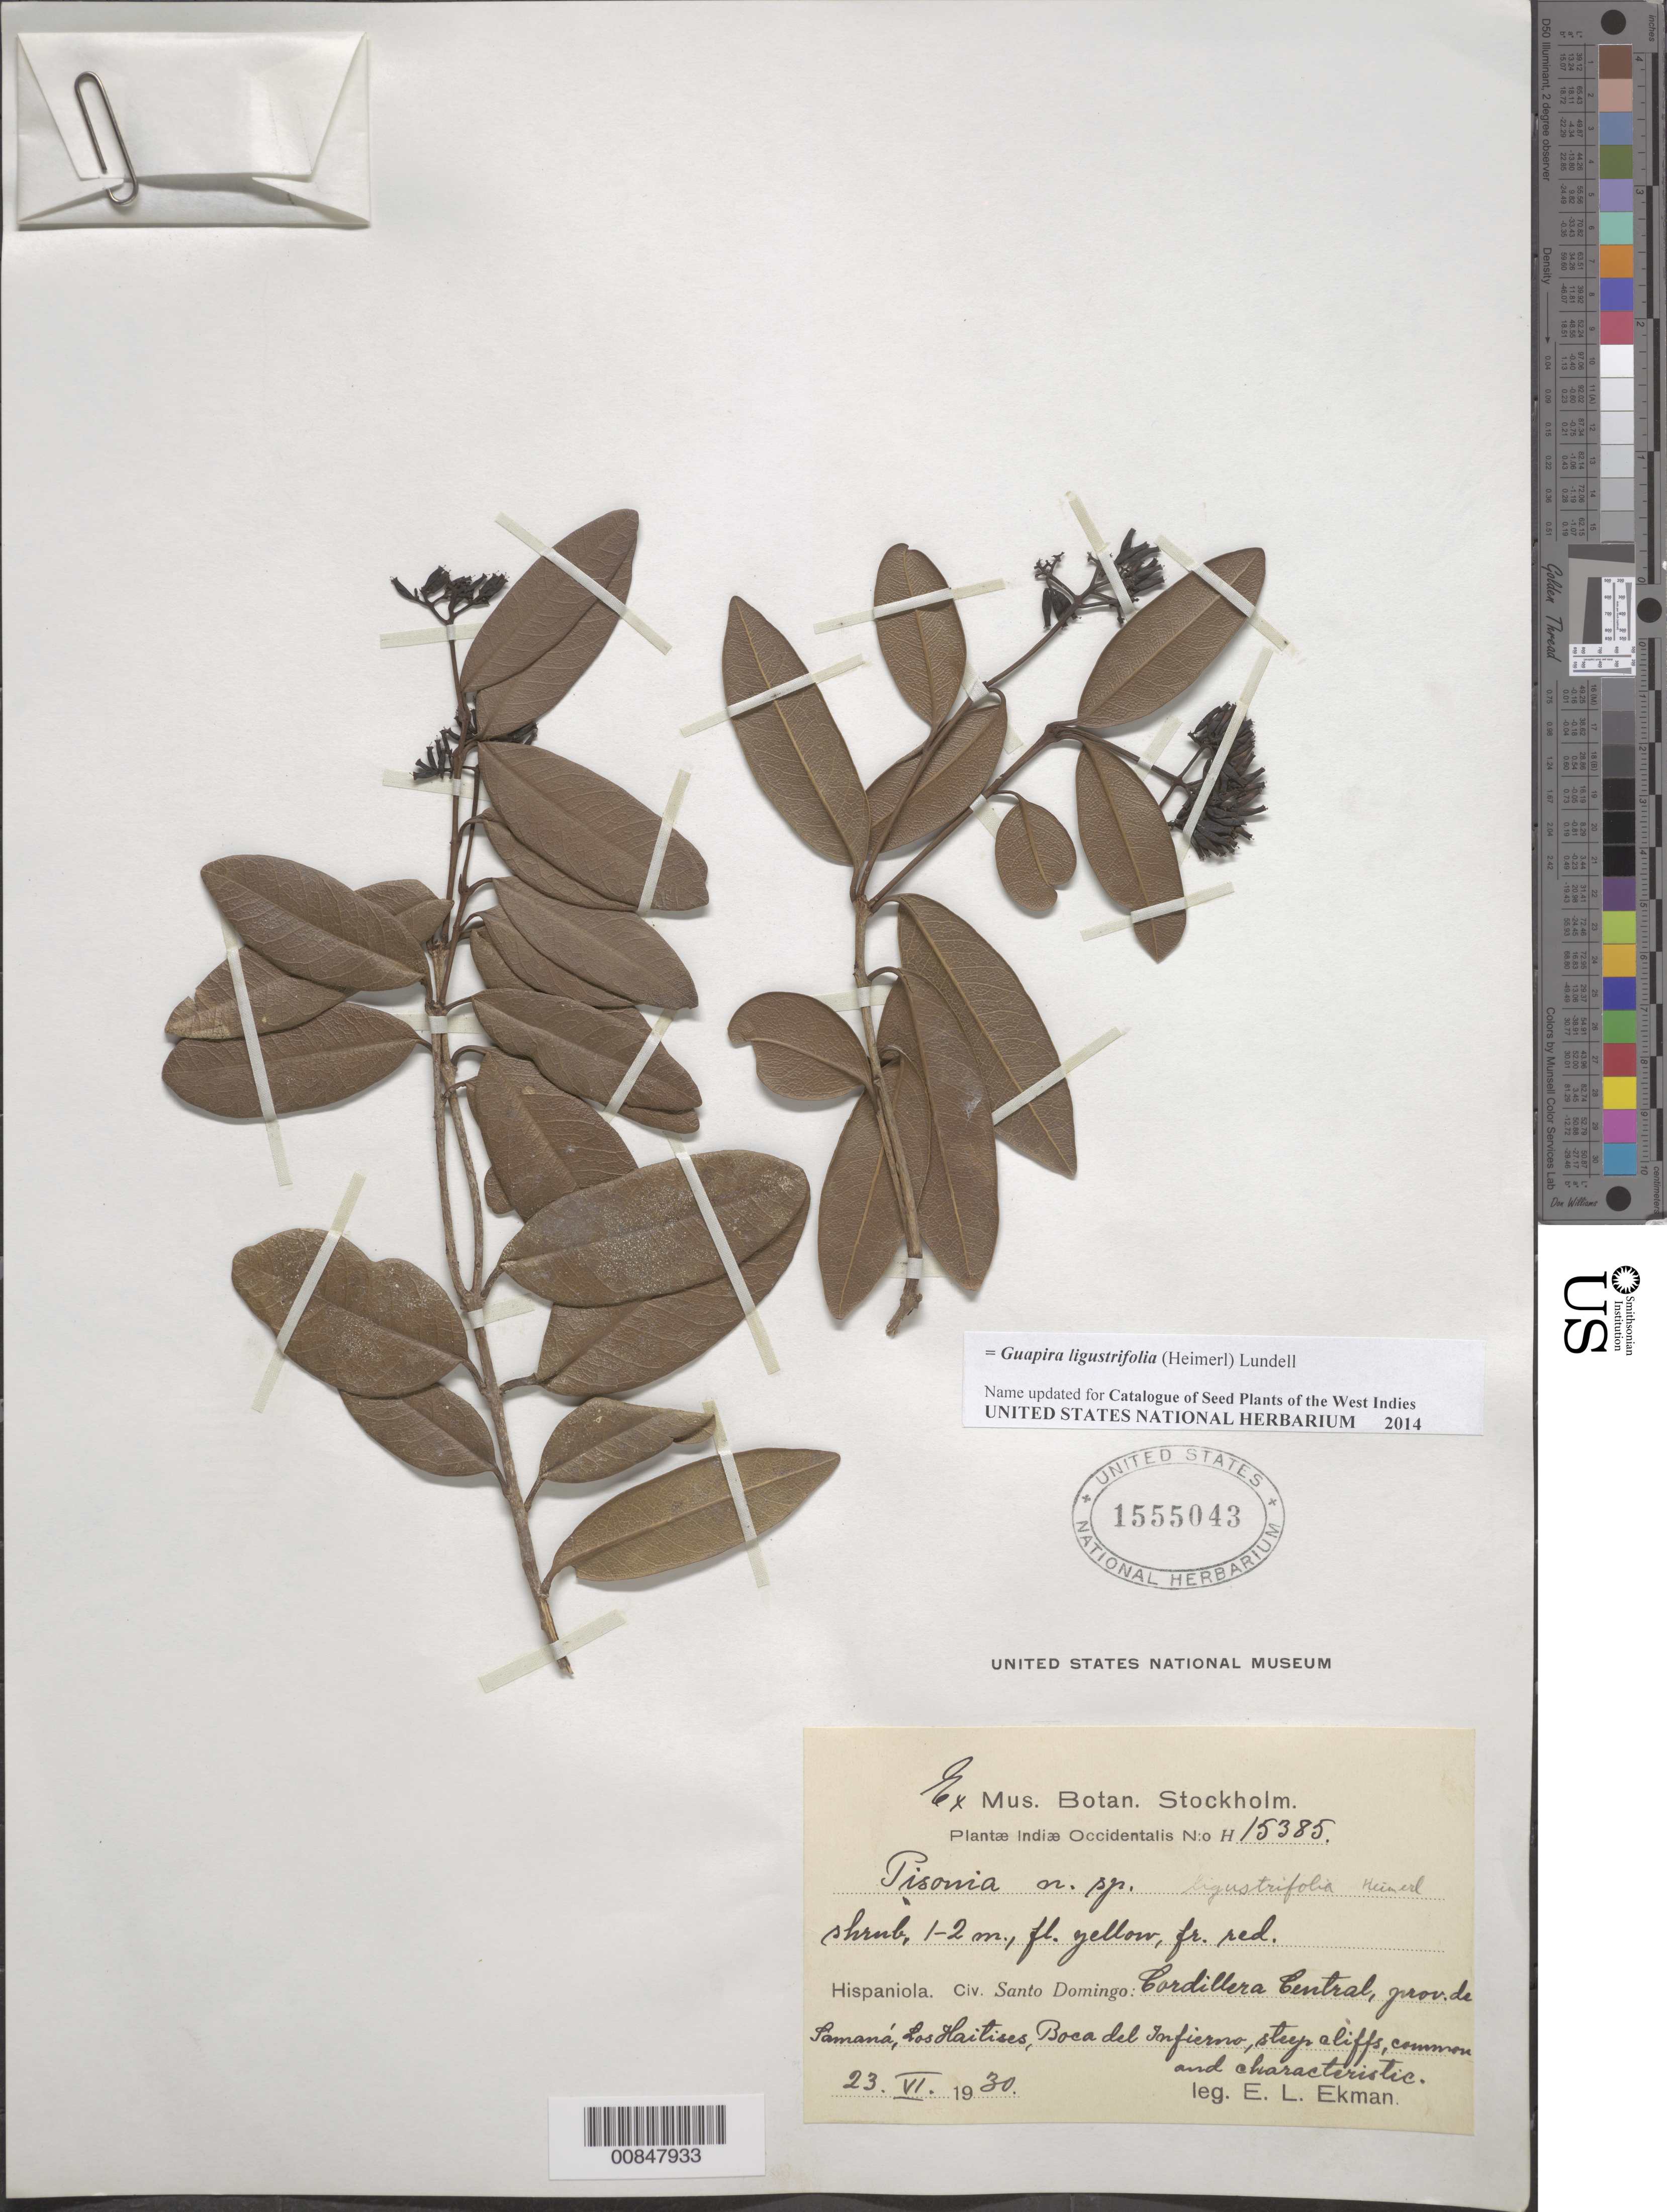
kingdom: Plantae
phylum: Tracheophyta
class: Magnoliopsida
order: Caryophyllales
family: Nyctaginaceae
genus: Guapira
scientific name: Guapira ligustrifolia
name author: (Heimerl) Lundell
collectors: E. L. Ekman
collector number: H 15385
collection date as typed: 23 Jun 1930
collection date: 1930-06-23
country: Dominican Republic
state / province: Samana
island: Hispaniola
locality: Cordillera Central, Los Haitises, Boca del Infierno.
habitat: Steep cliffs.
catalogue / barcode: US 1555043